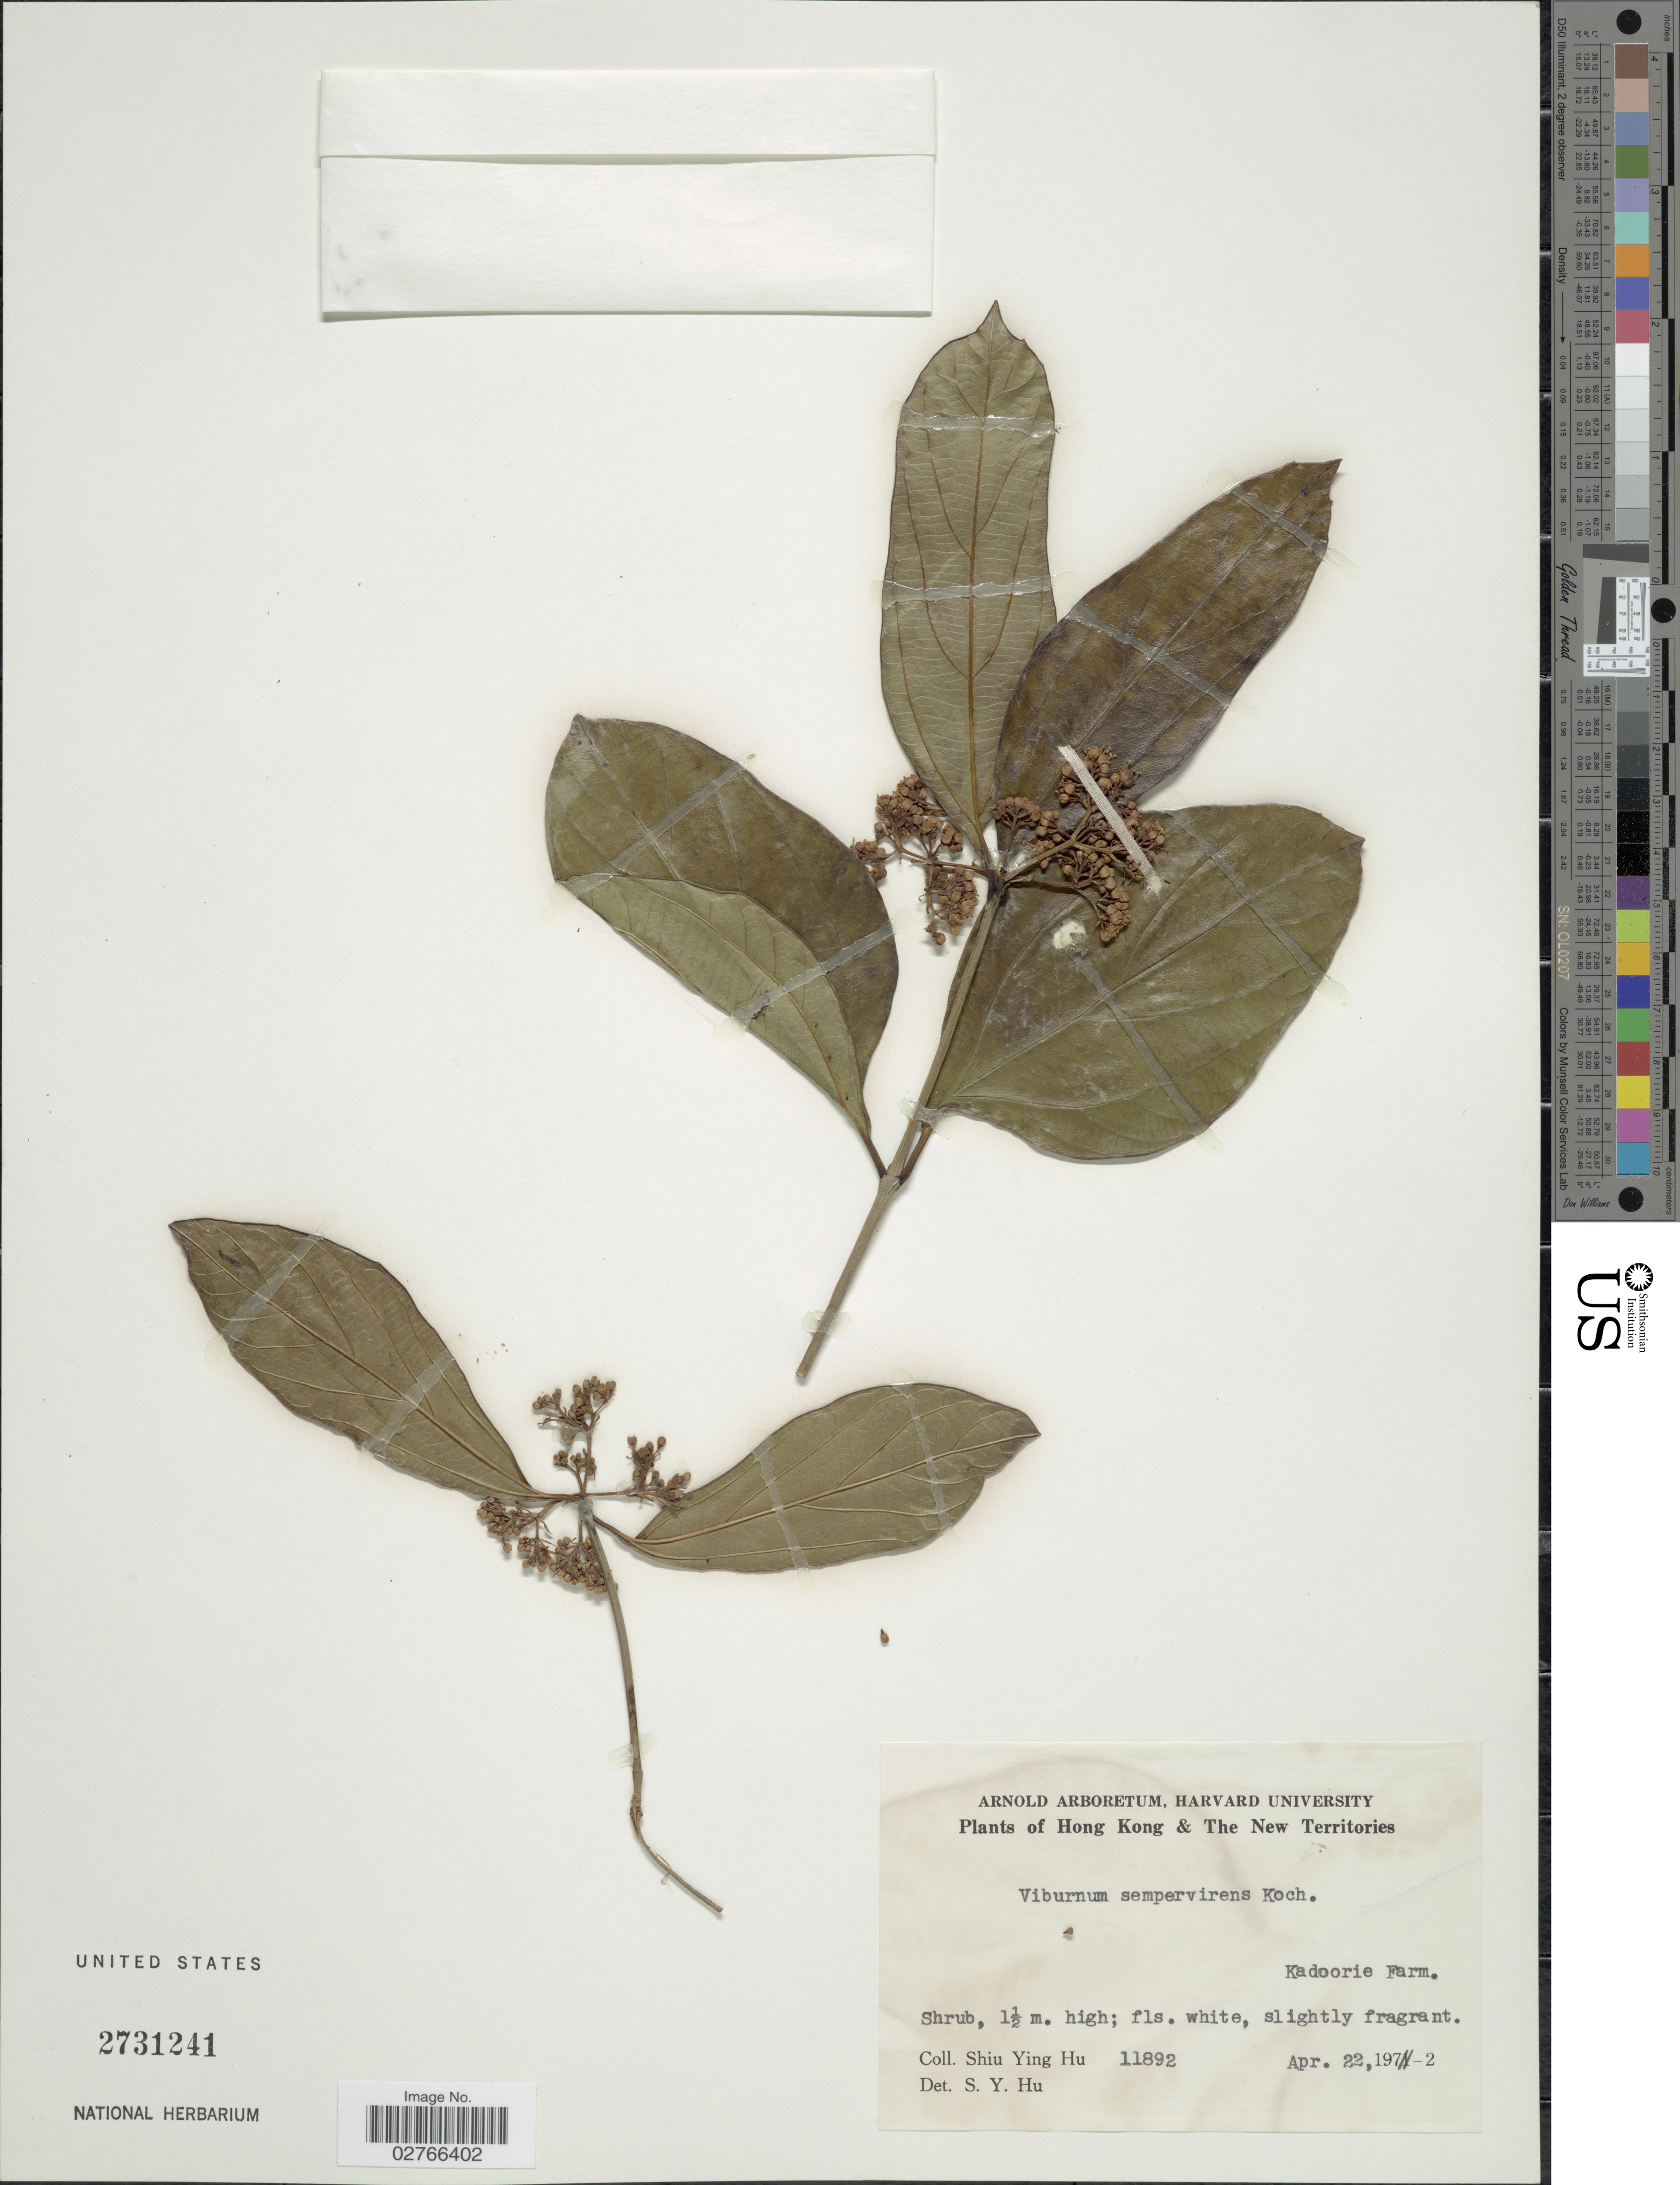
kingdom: Plantae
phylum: Tracheophyta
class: Magnoliopsida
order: Dipsacales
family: Viburnaceae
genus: Viburnum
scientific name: Viburnum sempervirens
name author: K. Koch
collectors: S. Y. Hu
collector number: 11892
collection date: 1972-04-22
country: China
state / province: Hong Kong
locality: Hong Kong & The New Territories, Kadoorie Farm.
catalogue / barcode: US 2731241